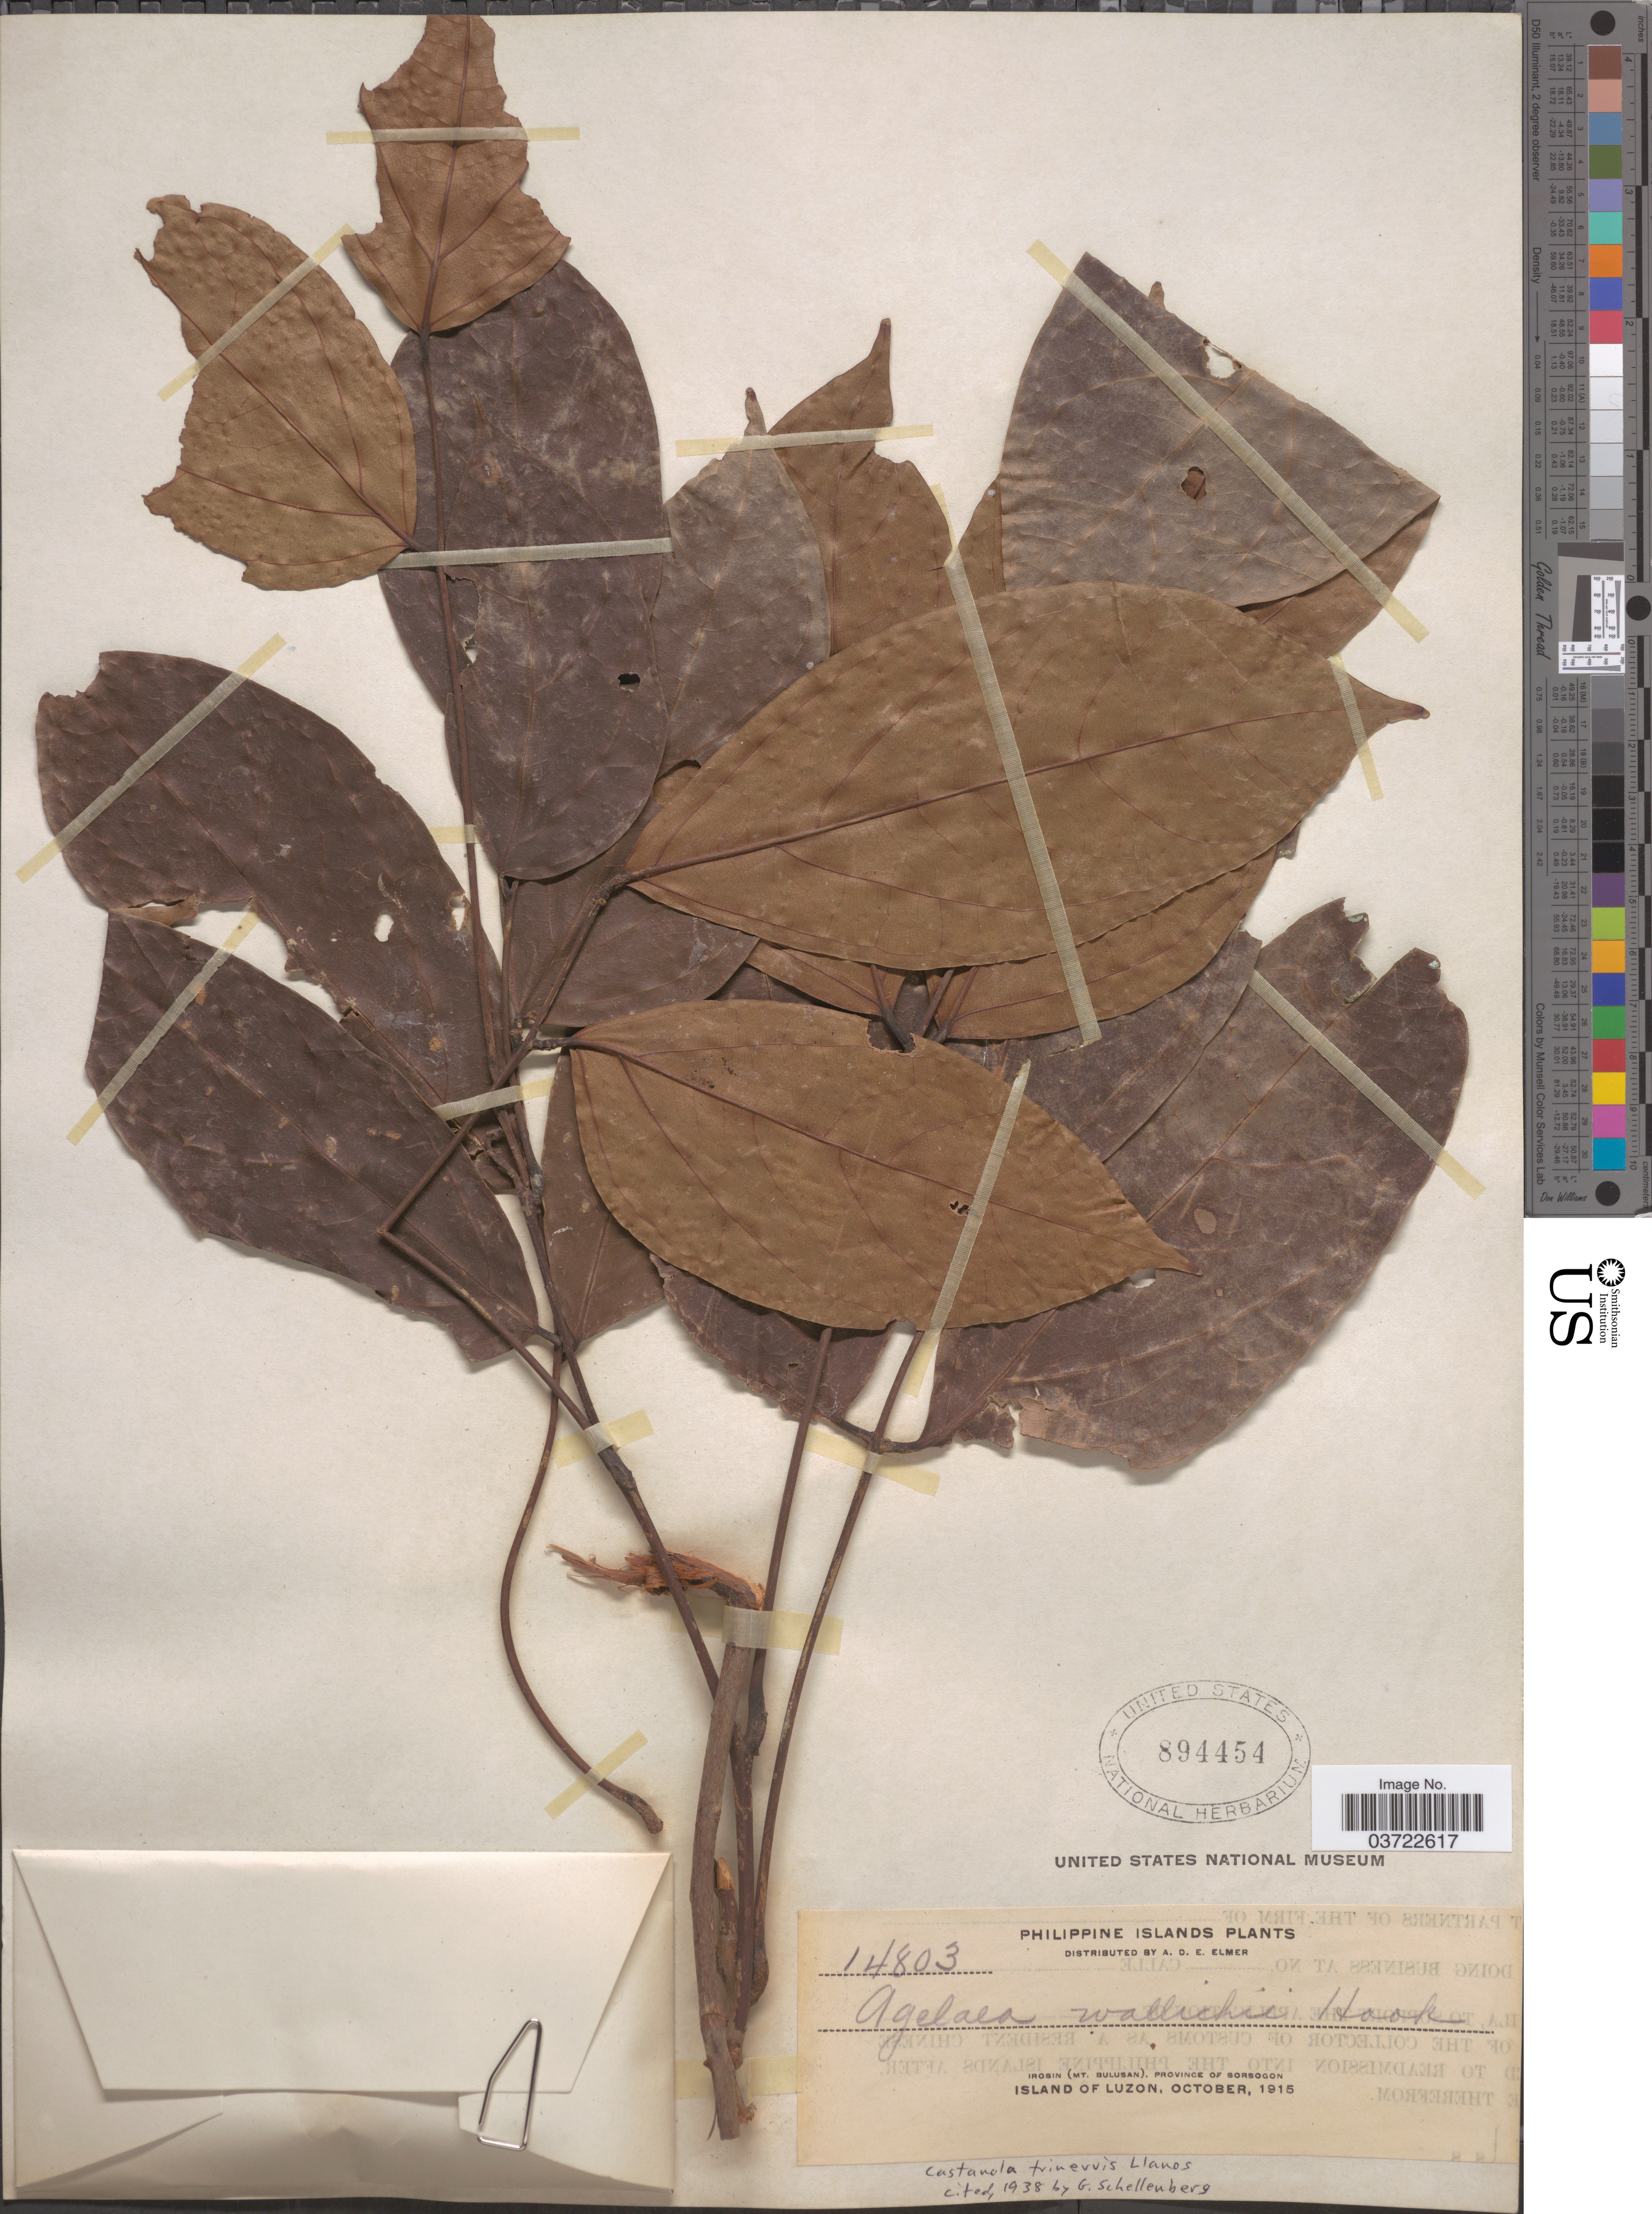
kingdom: Plantae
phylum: Tracheophyta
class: Magnoliopsida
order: Oxalidales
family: Connaraceae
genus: Agelaea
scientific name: Agelaea trinervis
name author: (Llanos) Merr.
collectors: A. D. E. Elmer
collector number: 14803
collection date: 1915-10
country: Philippines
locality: Philippine Islands. Irosin (Mt. Bulusan), Province of Sorsogon, Island of Luzon.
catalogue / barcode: US 894454